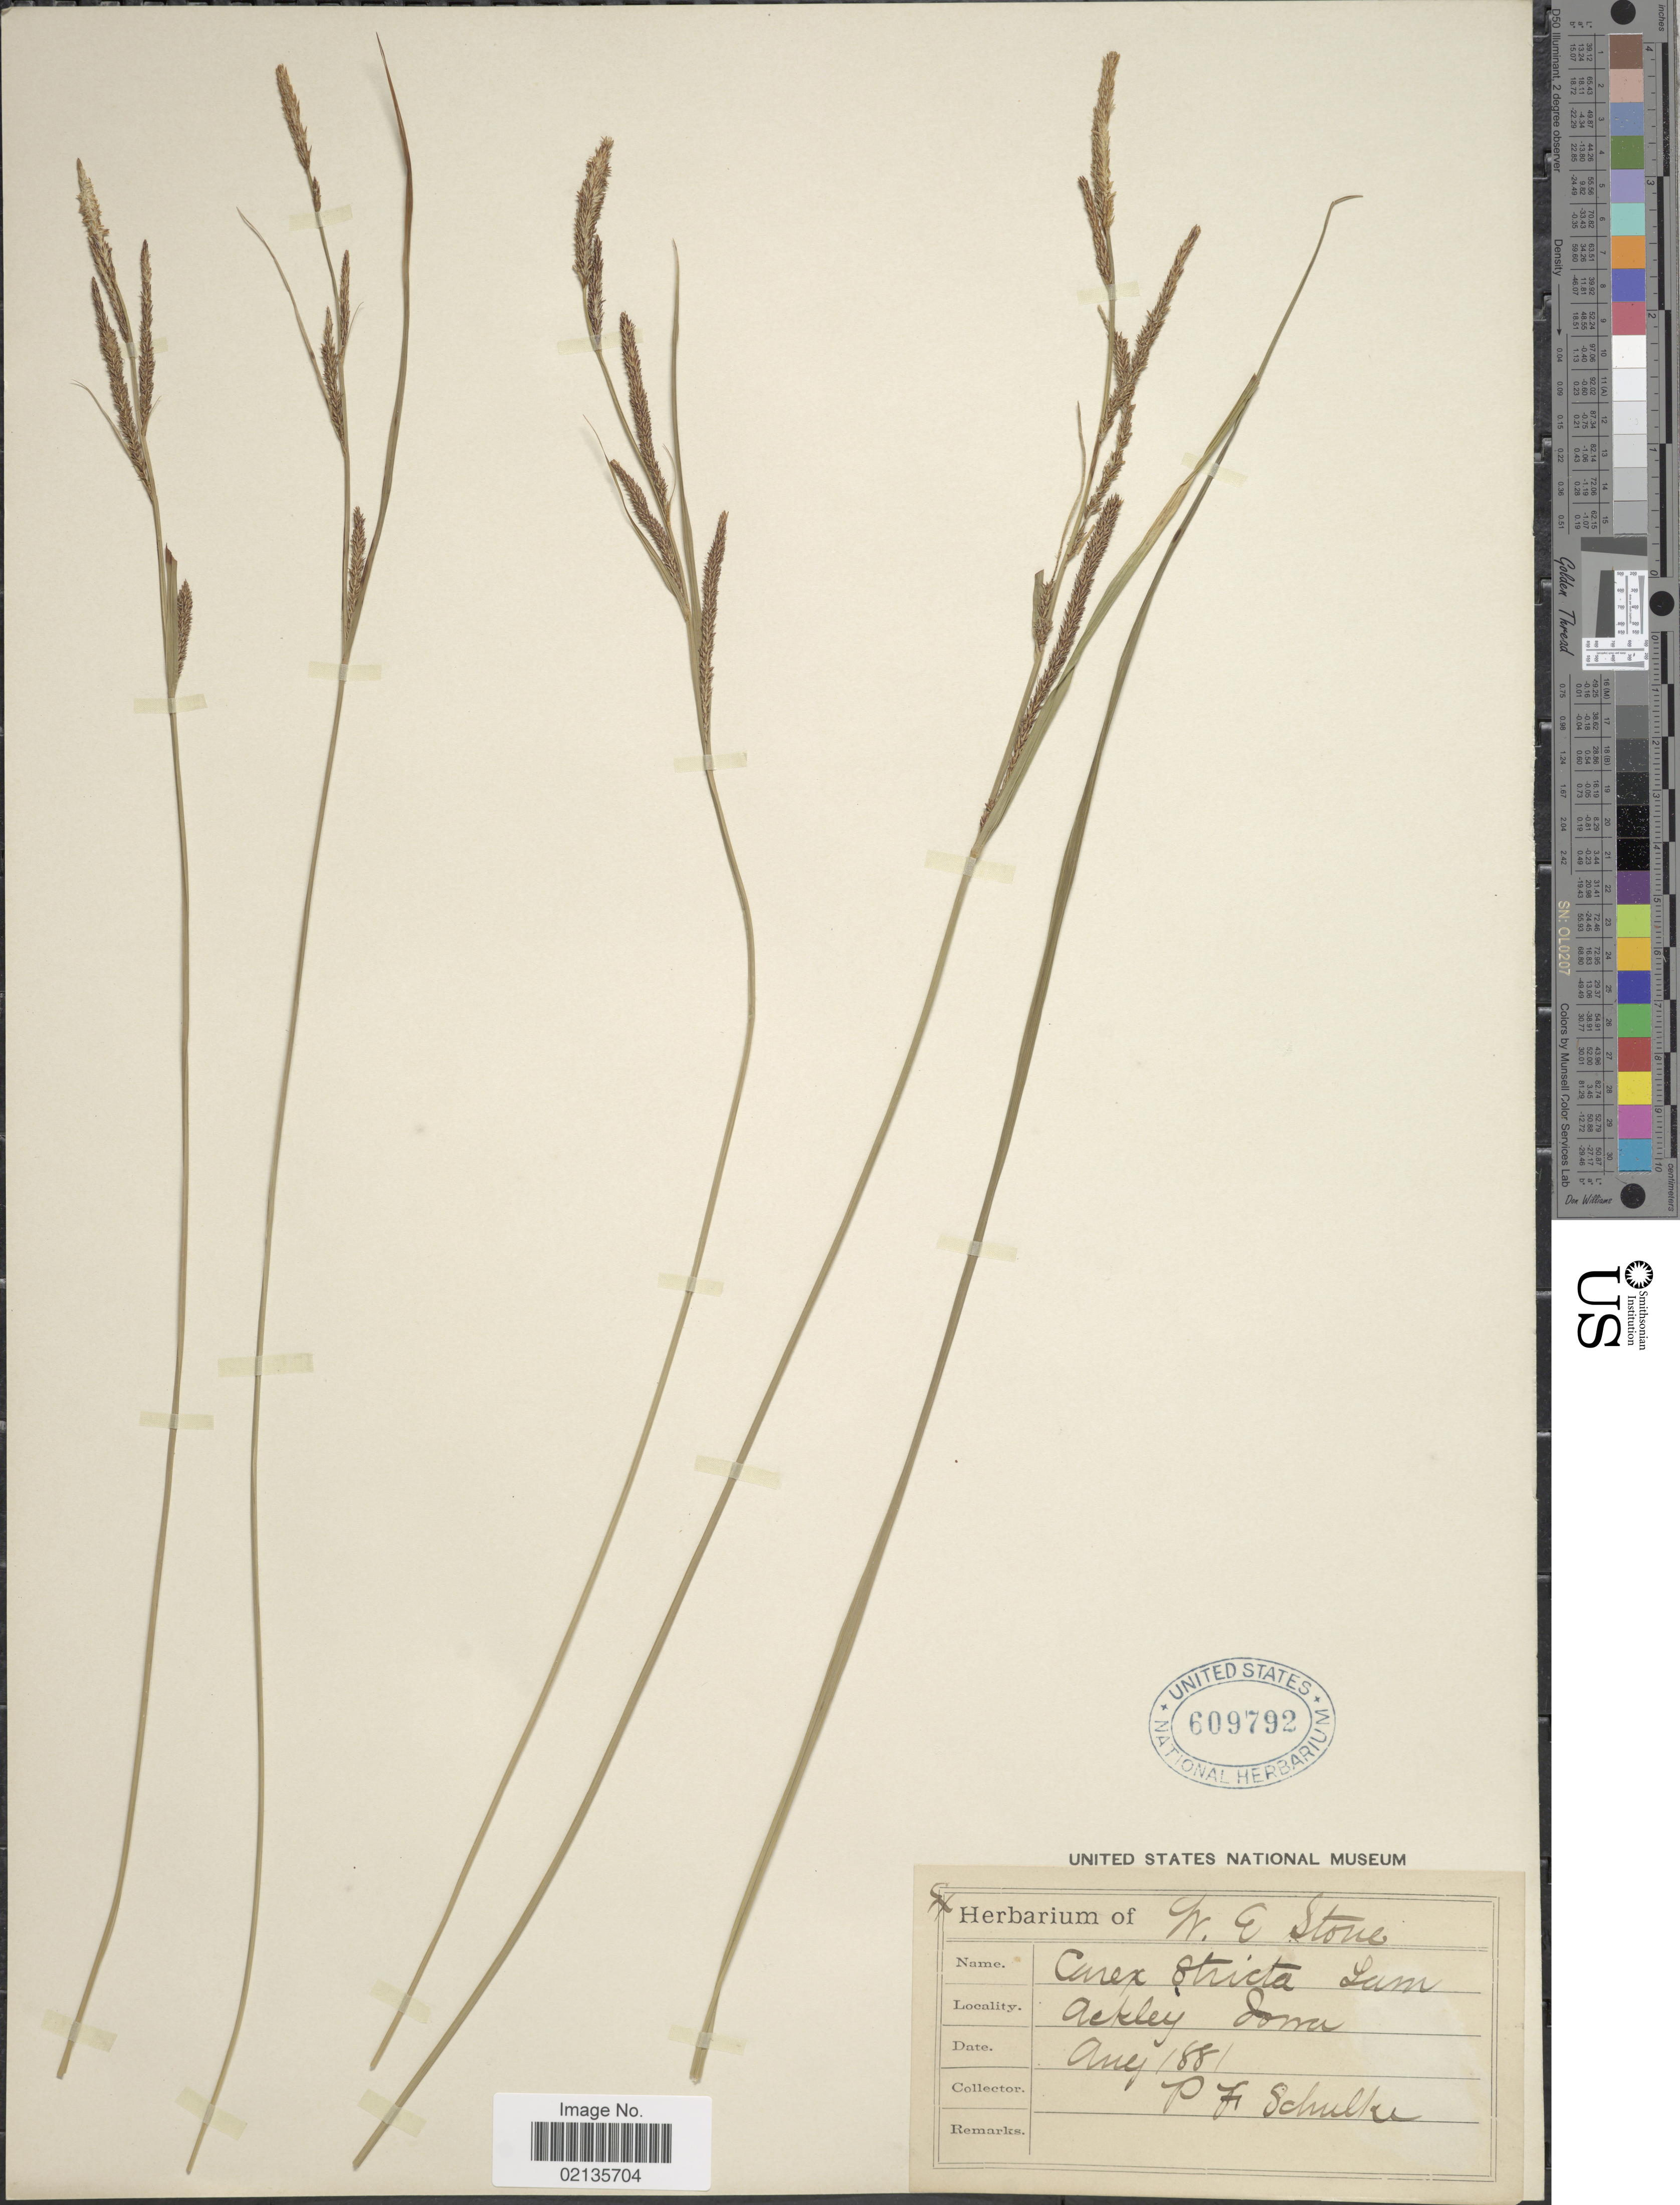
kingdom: Plantae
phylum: Tracheophyta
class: Liliopsida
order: Poales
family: Cyperaceae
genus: Carex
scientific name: Carex stricta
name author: Lam.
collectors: P. Schulke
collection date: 1881-08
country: United States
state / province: Iowa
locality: Ackley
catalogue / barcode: US 609792